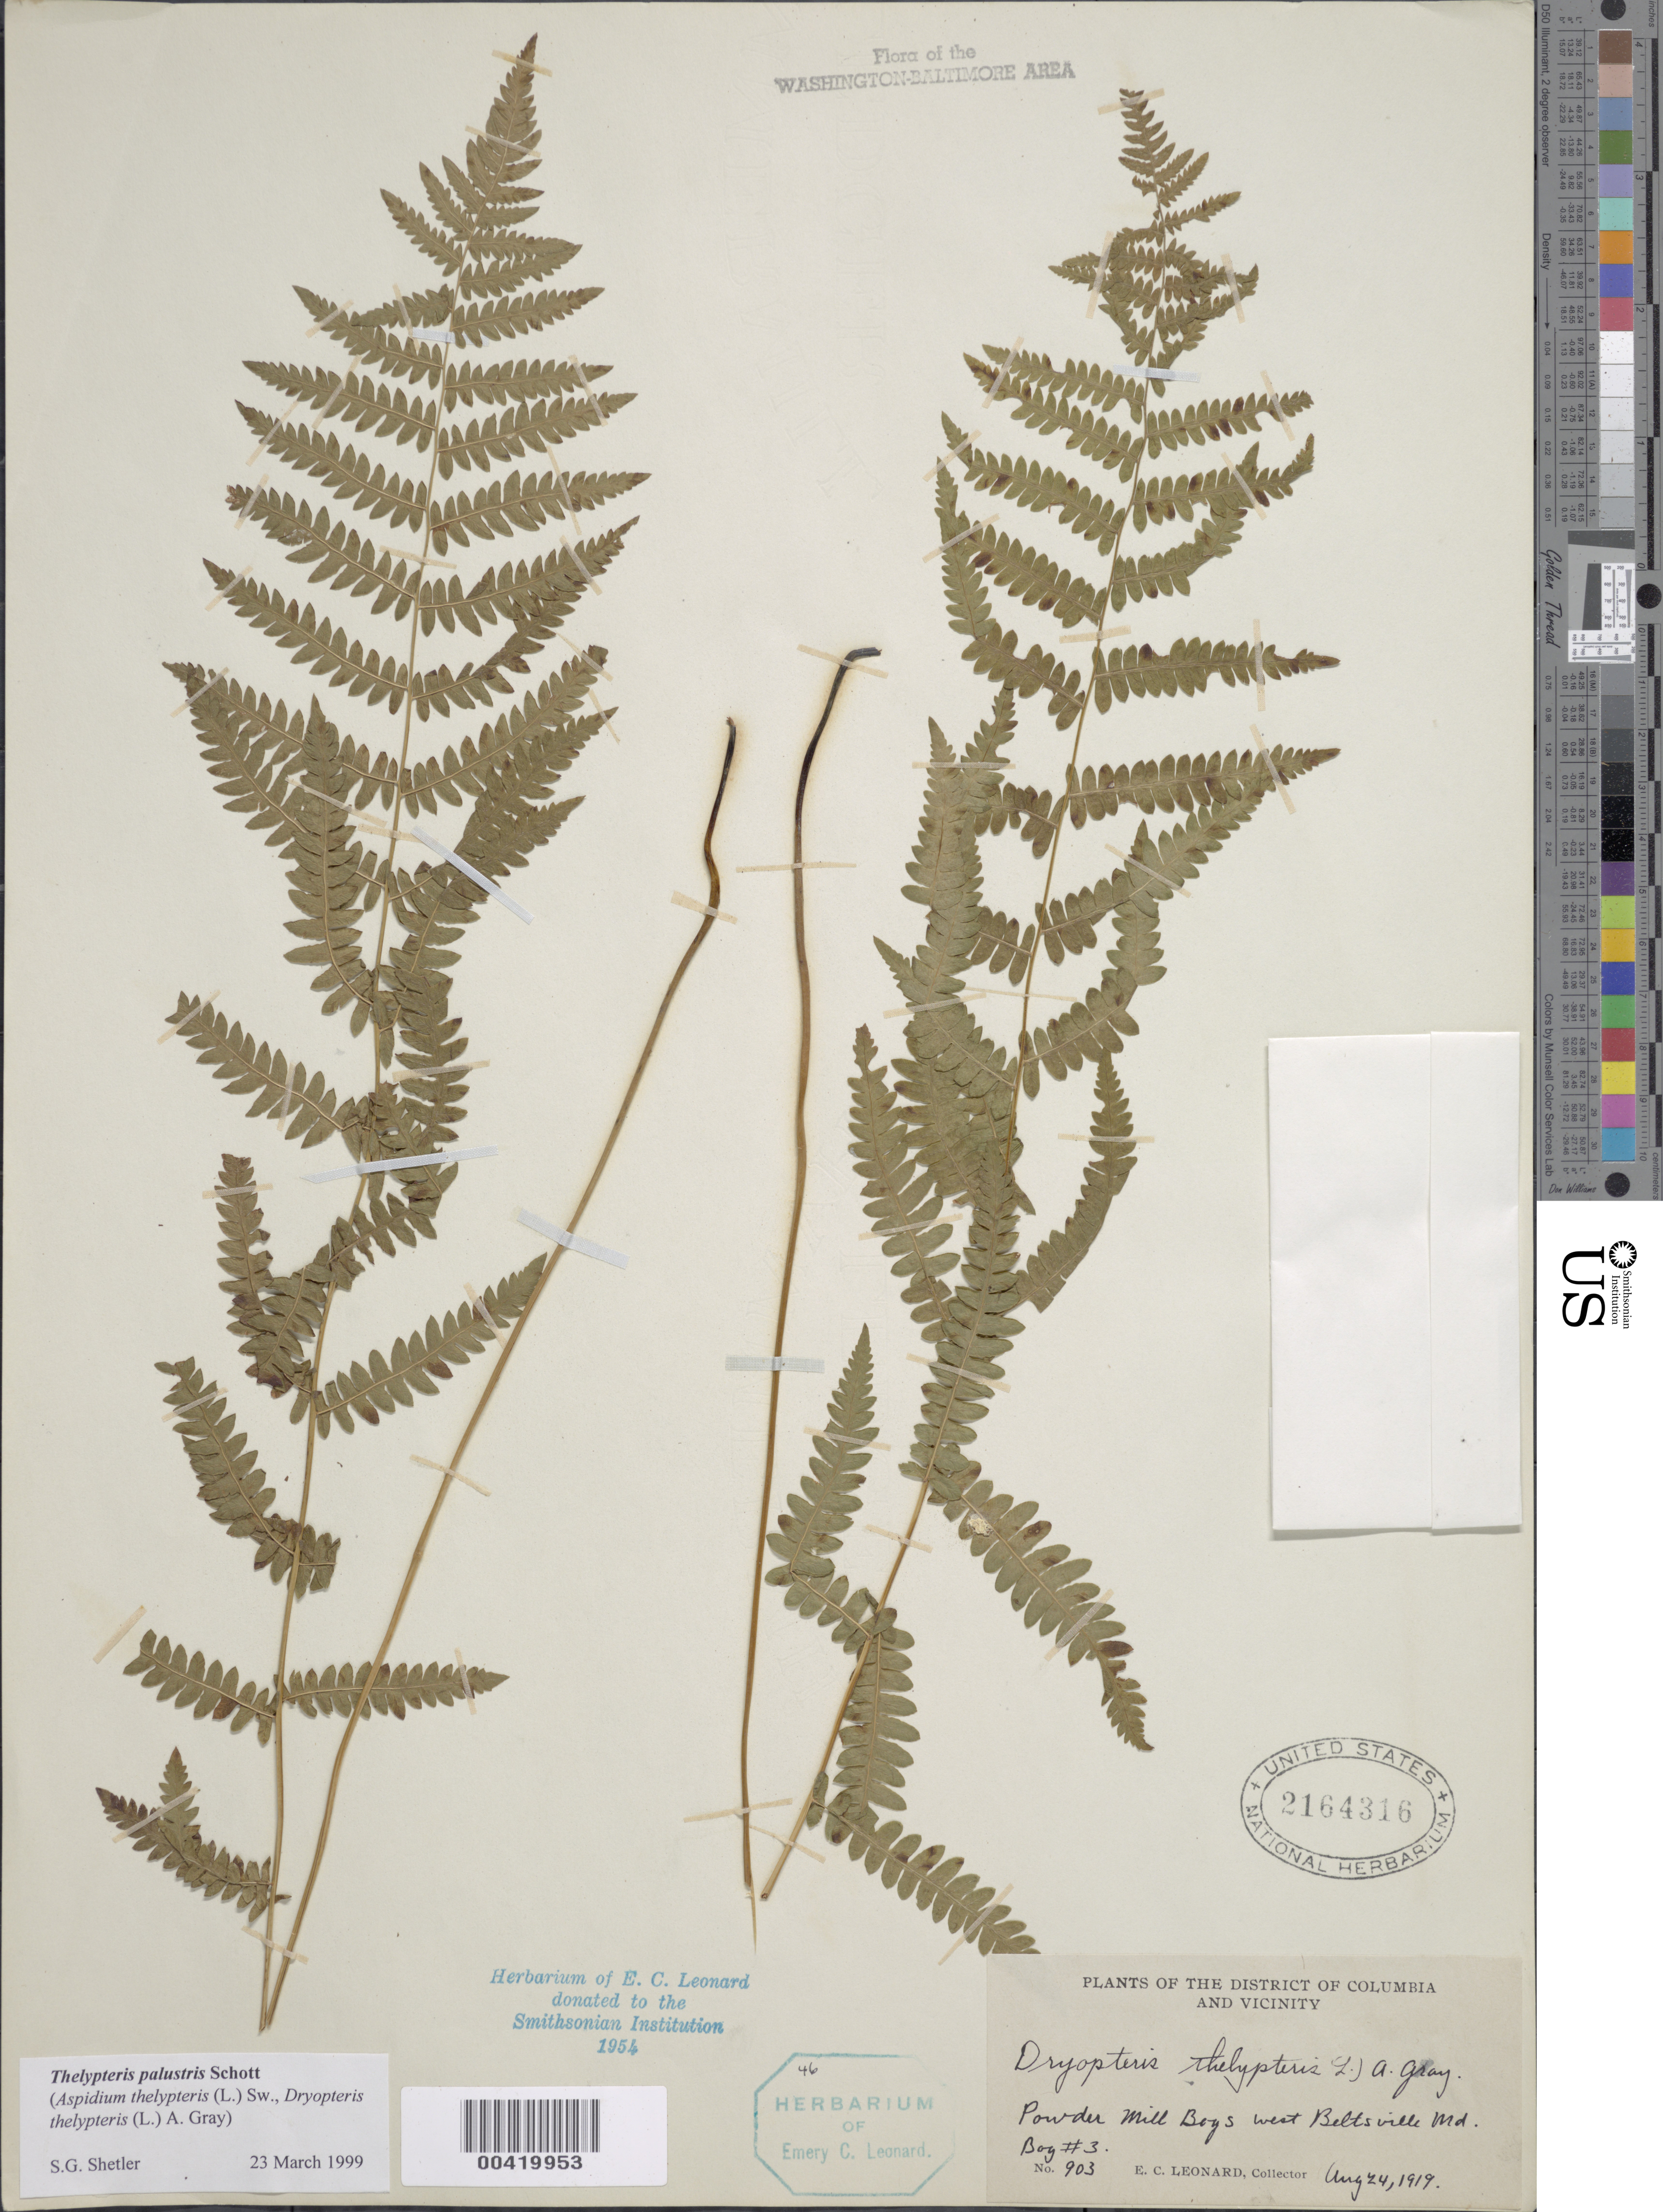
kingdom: Plantae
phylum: Tracheophyta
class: Polypodiopsida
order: Polypodiales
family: Thelypteridaceae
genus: Thelypteris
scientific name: Thelypteris palustris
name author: (Salisb.) Schott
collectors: E. C. Leonard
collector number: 903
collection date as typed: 24 Aug 1919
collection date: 1919-08-24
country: United States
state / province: Maryland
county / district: Prince George's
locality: Powder Mill Bogs, west of Beltsville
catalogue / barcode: US 2164316